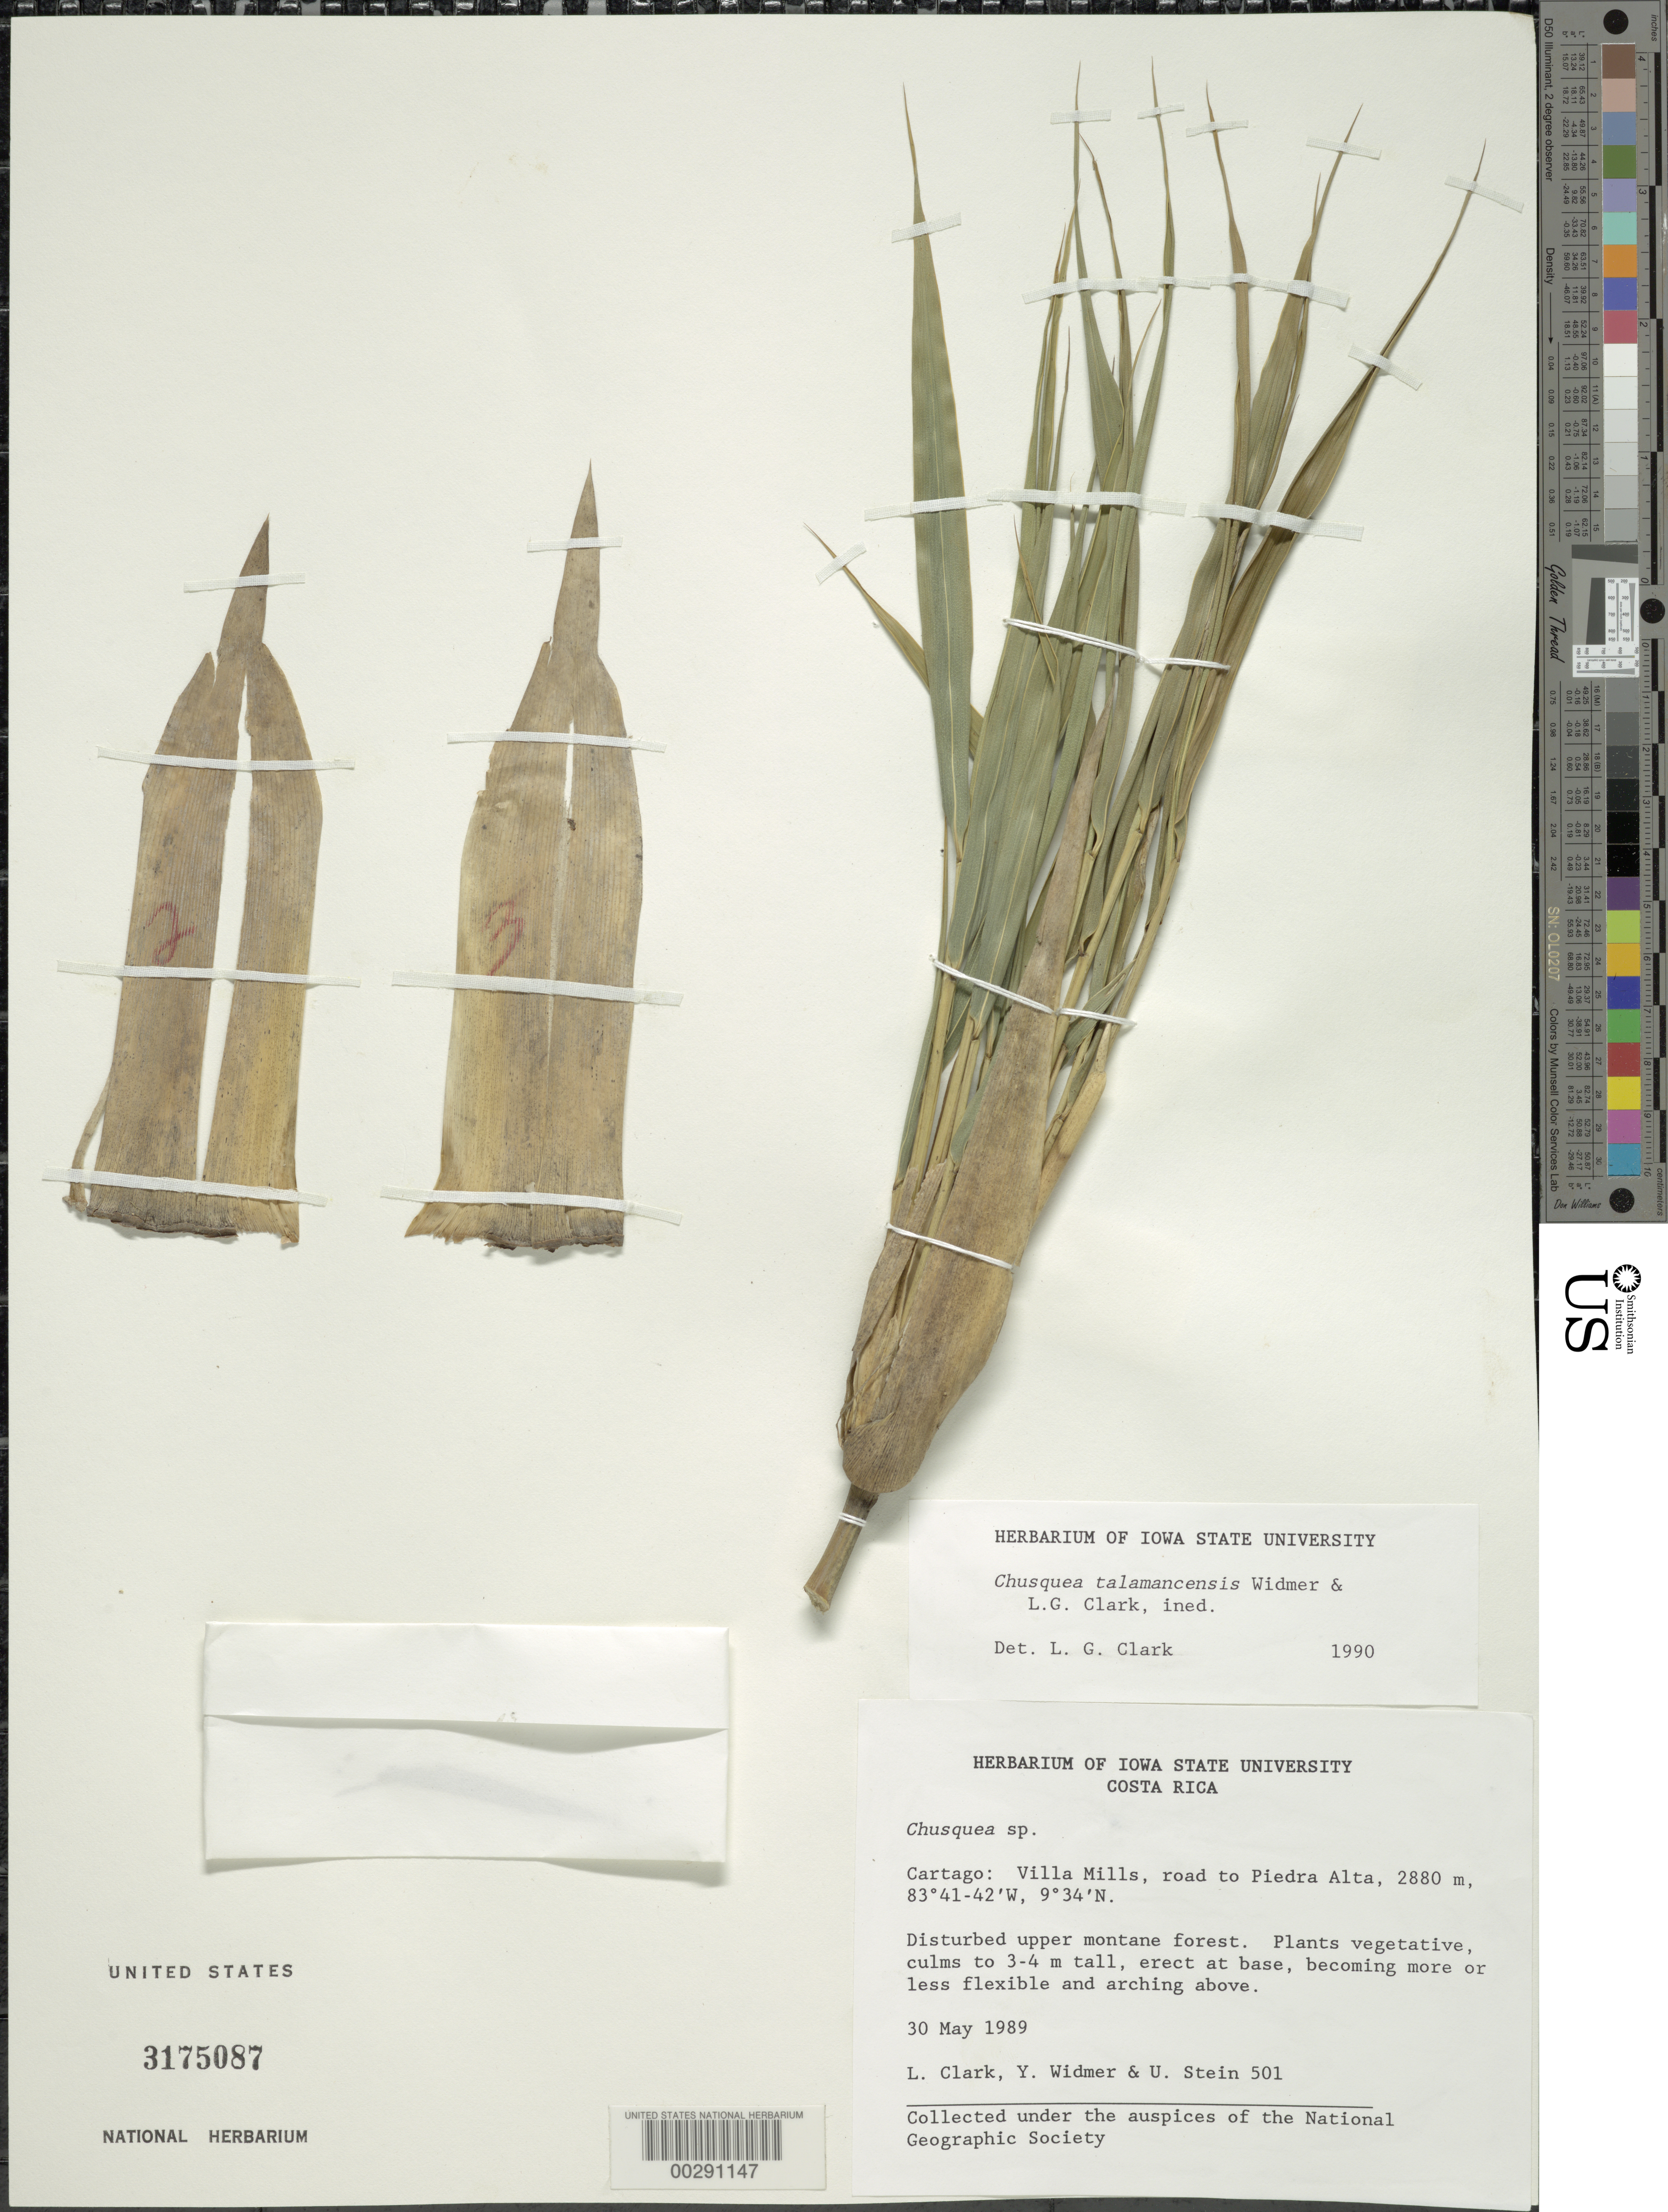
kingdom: Plantae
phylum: Tracheophyta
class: Liliopsida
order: Poales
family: Poaceae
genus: Chusquea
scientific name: Chusquea talamancensis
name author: Y. Widmer & L.G. Clark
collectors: L. G. Clark, Y. Widmer & U. Stein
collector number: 501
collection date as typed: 30 May 1989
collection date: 1989-05-30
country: Costa Rica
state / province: Cartago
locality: Villa Mills, road to Piedra Alta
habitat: Disturbed upper montane forest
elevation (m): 2880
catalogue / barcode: US 3175087